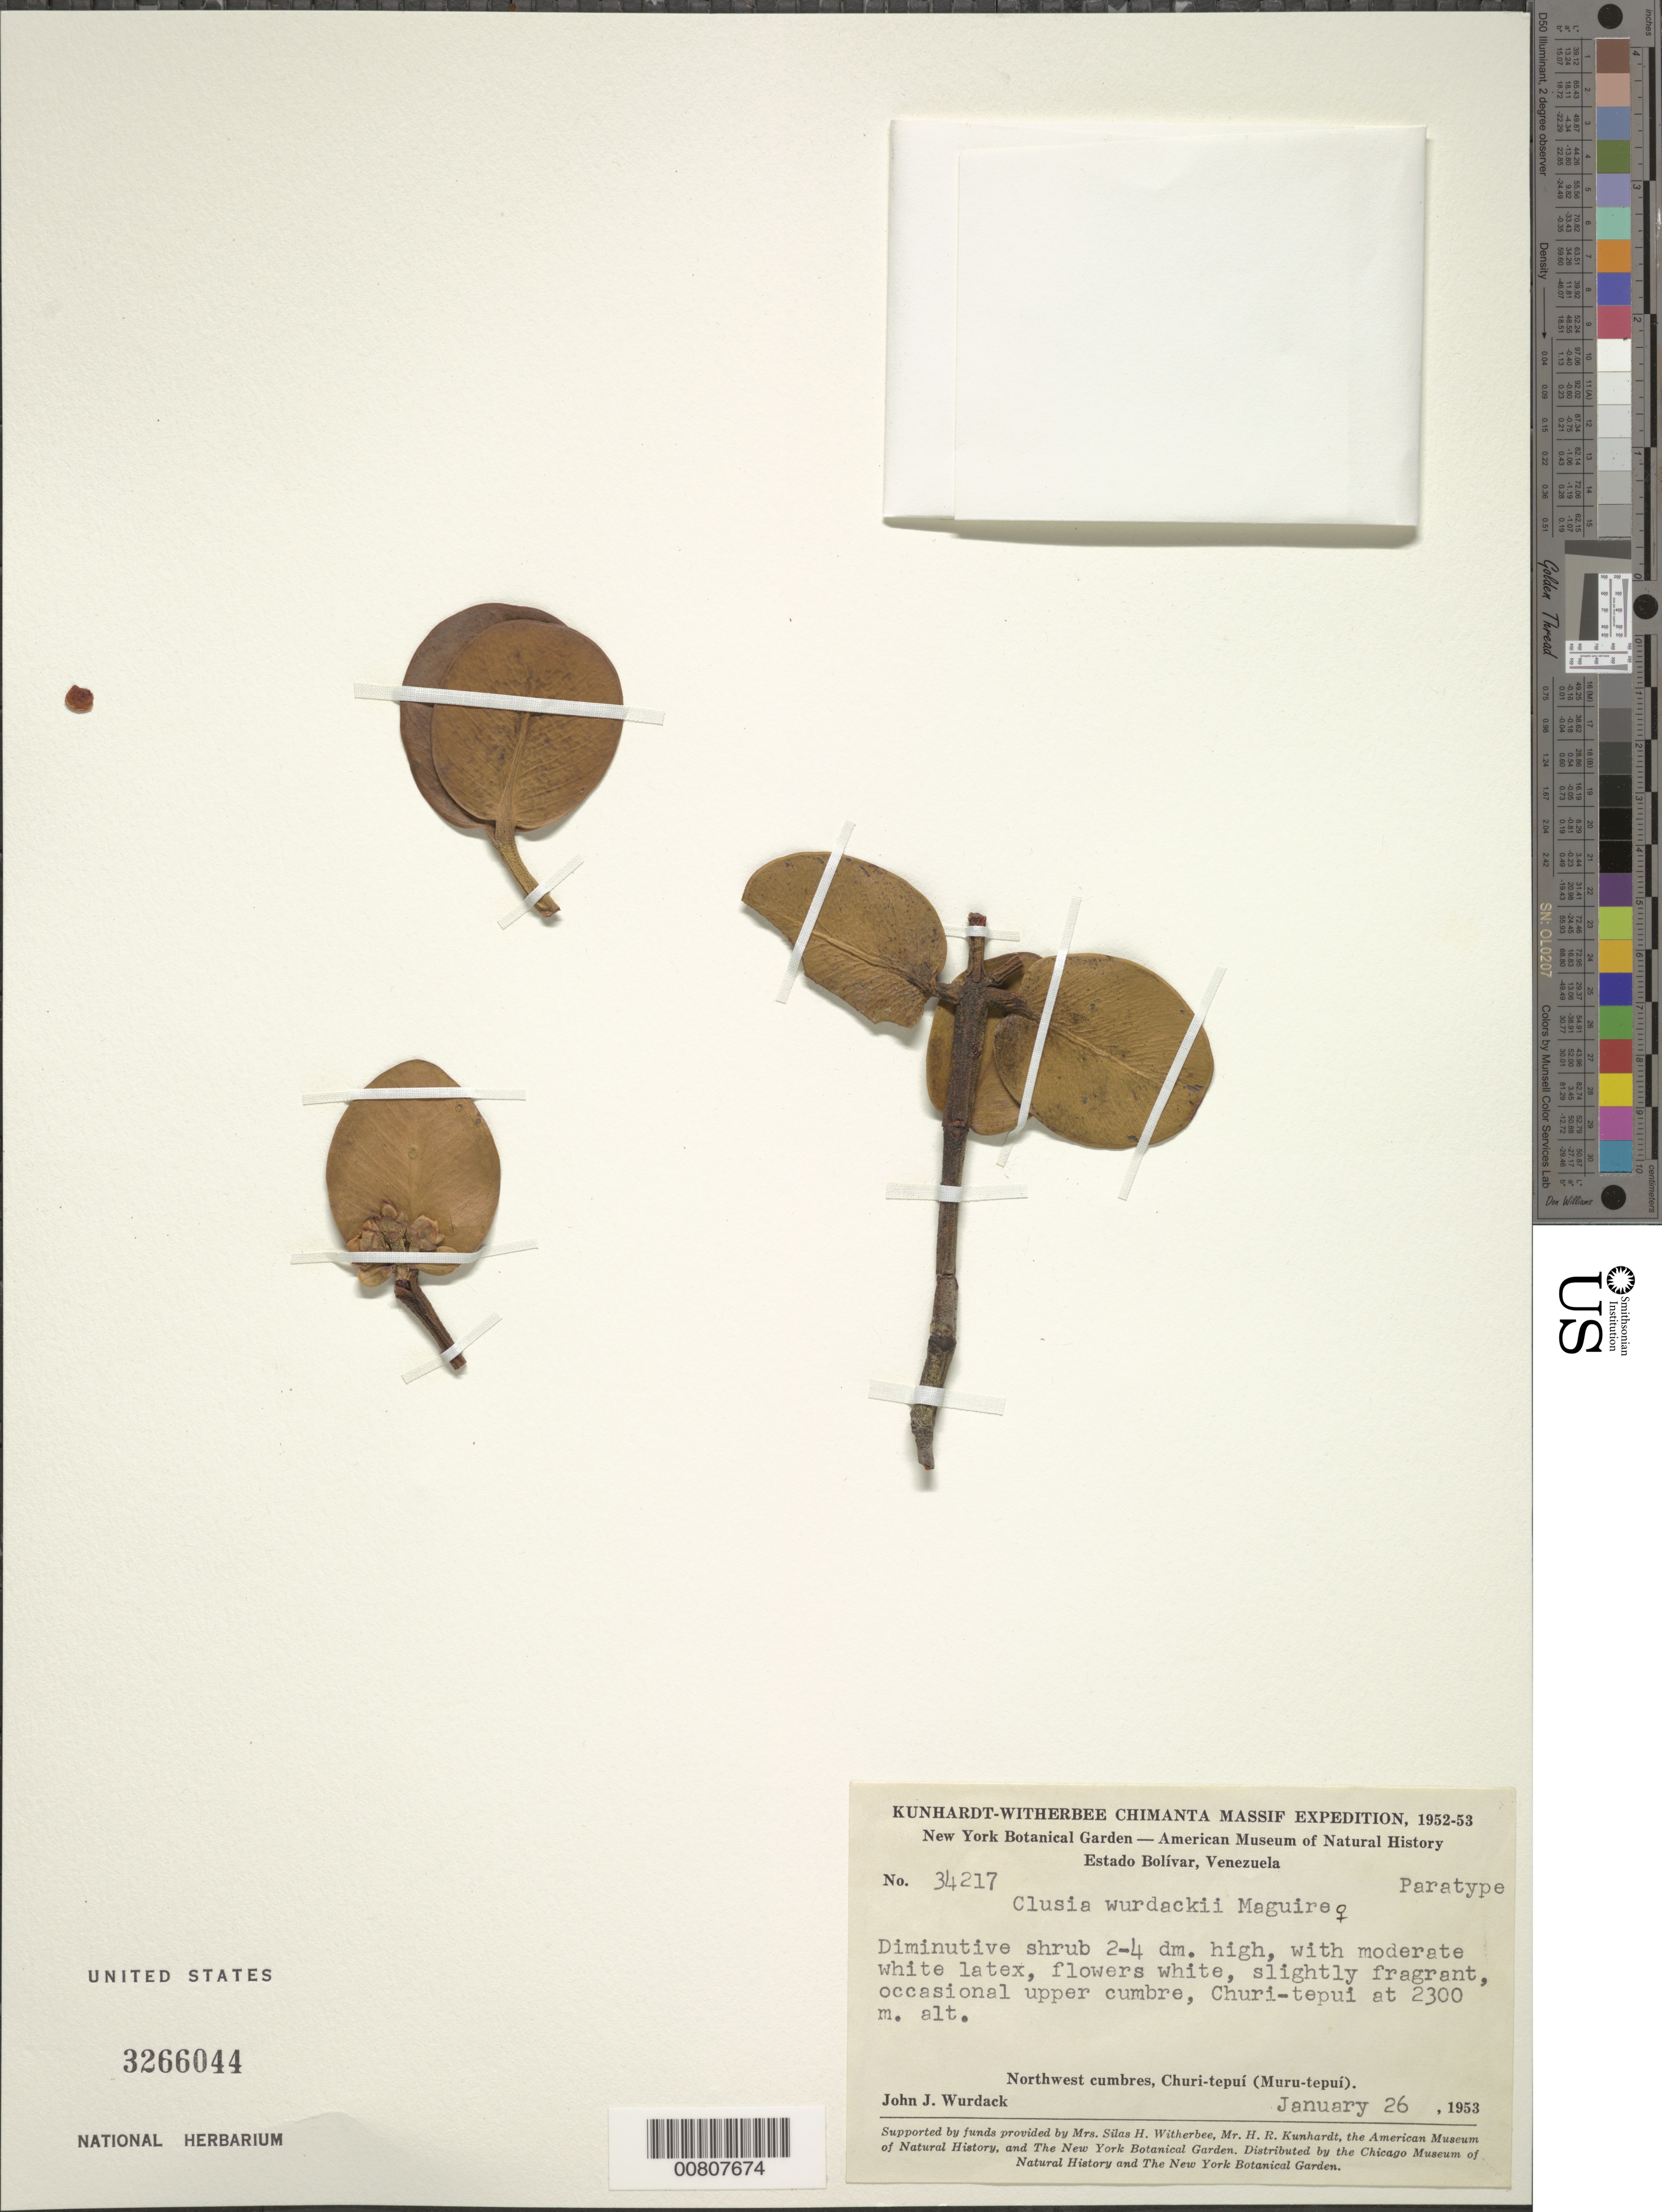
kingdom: Plantae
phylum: Tracheophyta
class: Magnoliopsida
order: Malpighiales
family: Clusiaceae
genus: Clusia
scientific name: Clusia wurdackii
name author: Maguire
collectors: J. J. Wurdack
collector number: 34217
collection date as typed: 26-Jan-53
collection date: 1953-01-26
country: Venezuela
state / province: Bolívar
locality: Churi-tepuí (Muru-tepuí)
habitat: Upper cumbre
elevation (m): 2250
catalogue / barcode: US 3266044